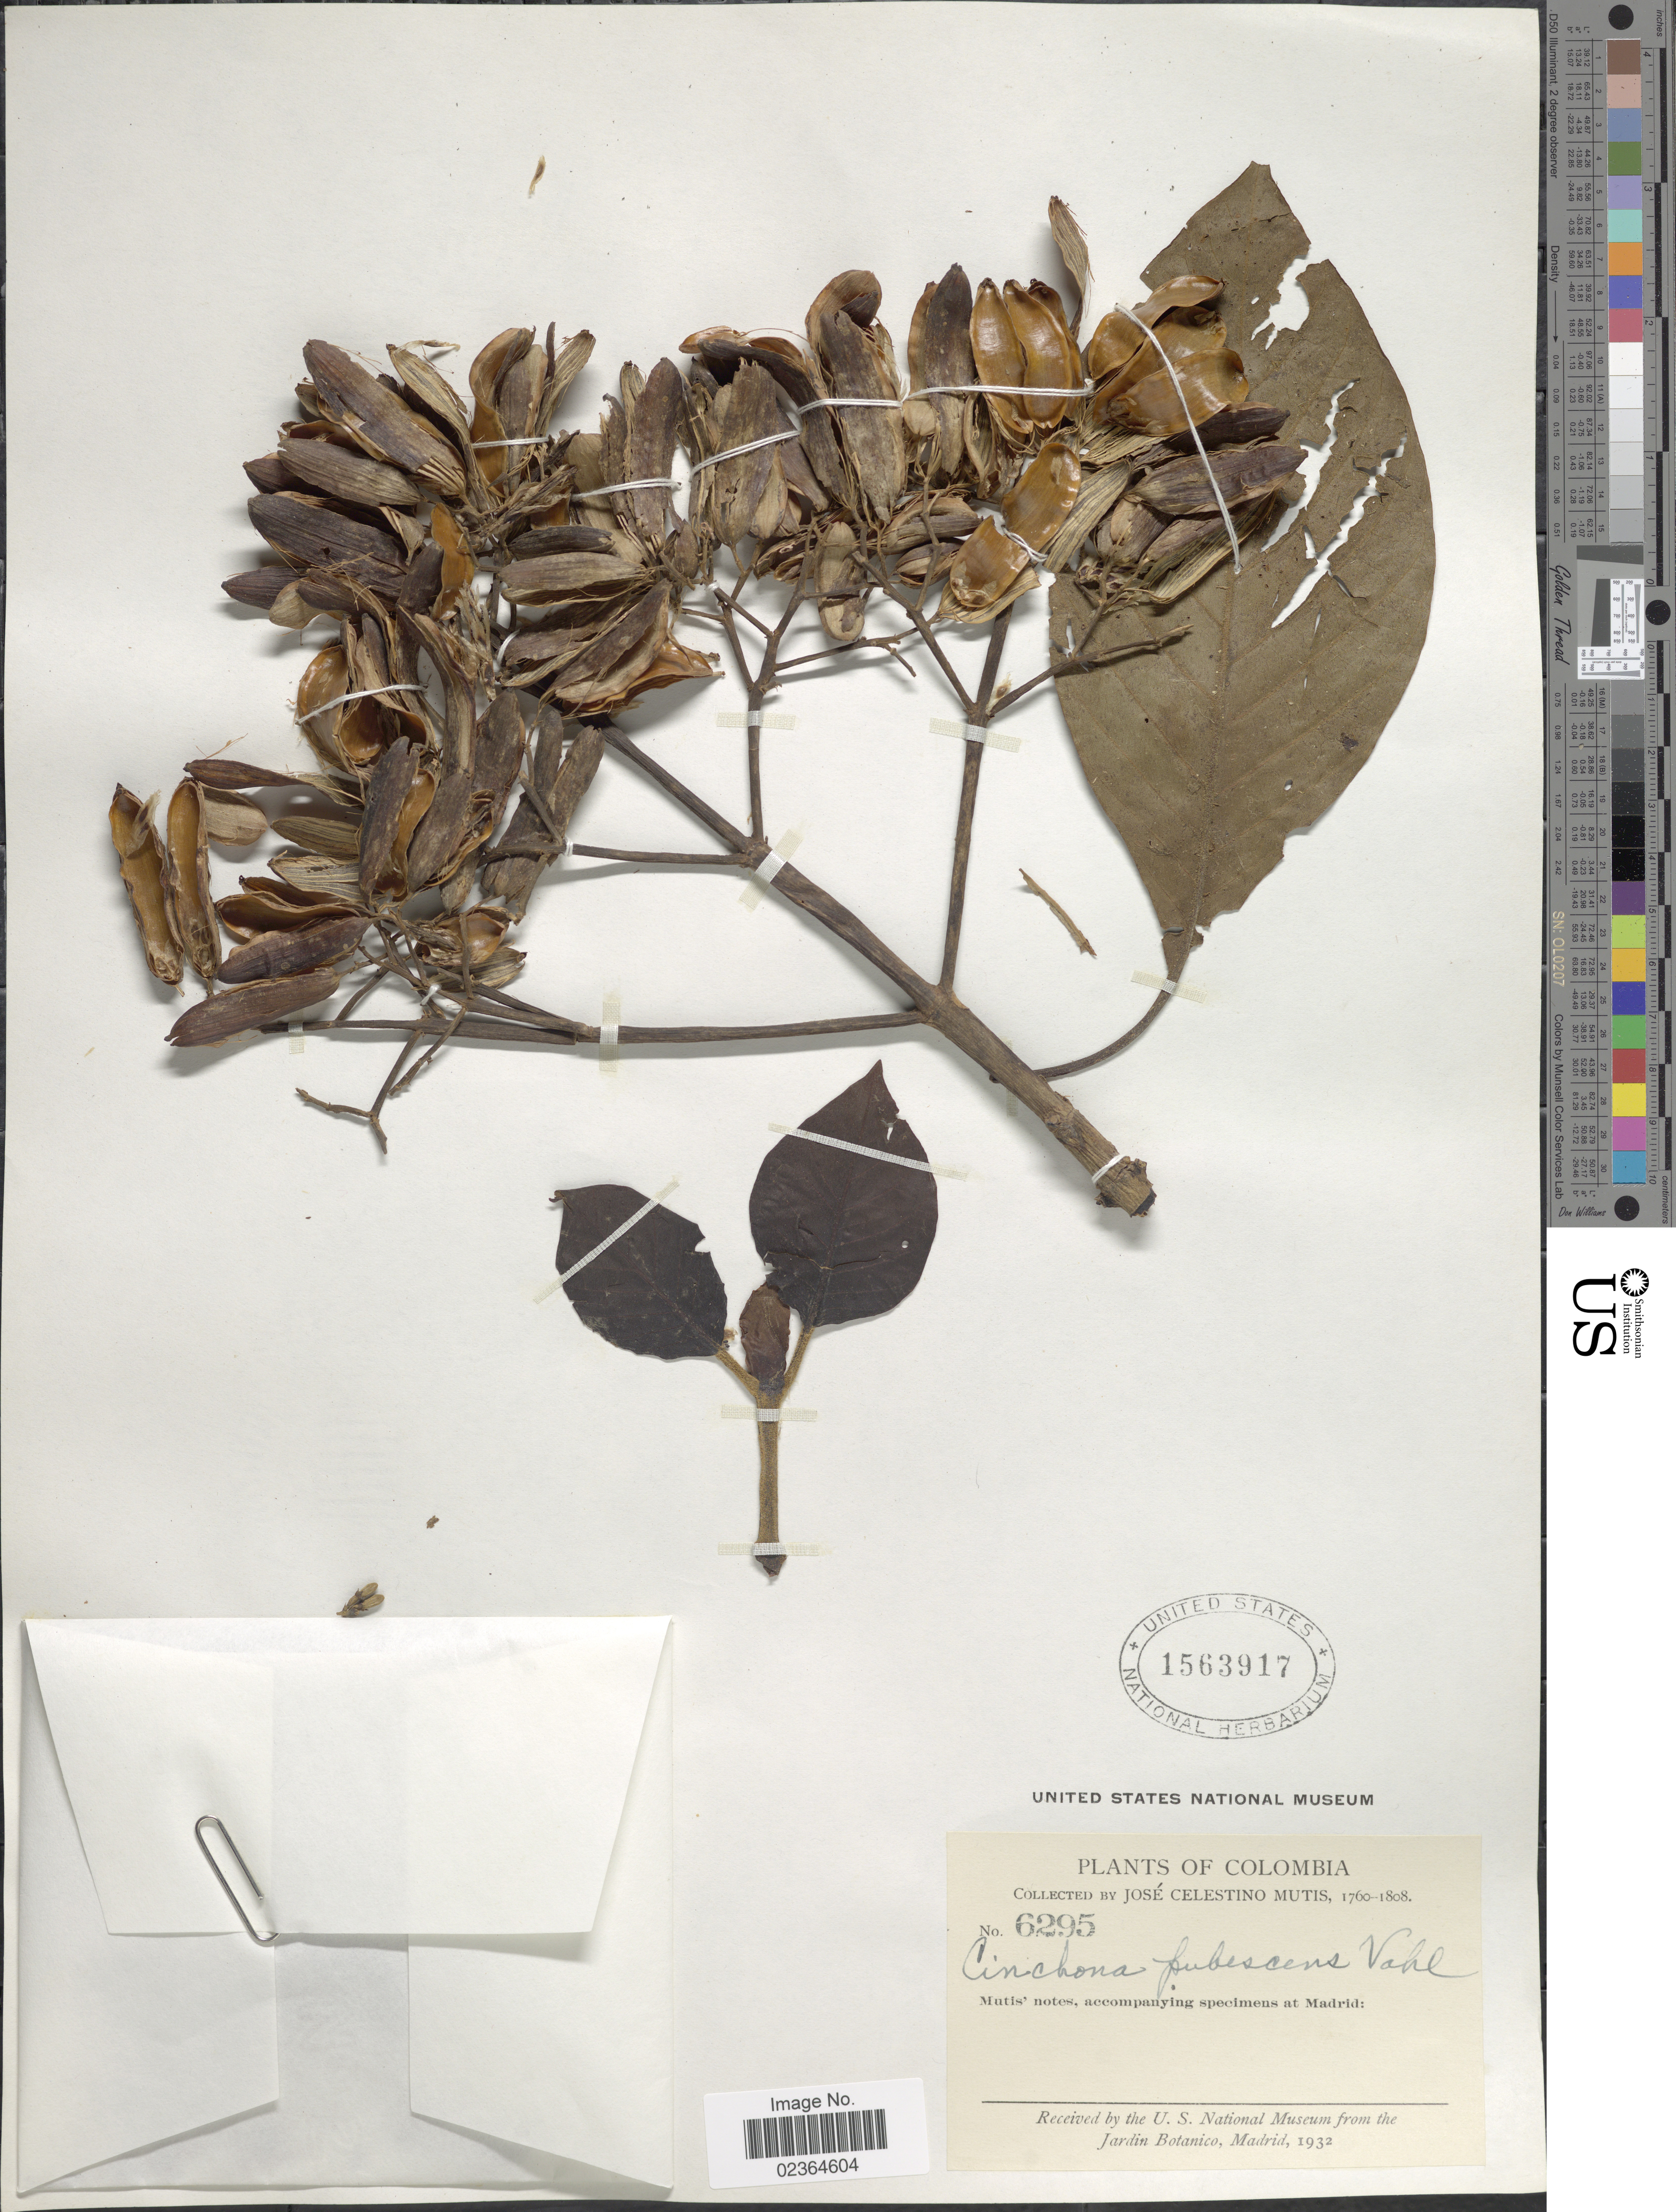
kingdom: Plantae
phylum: Tracheophyta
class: Magnoliopsida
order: Gentianales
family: Rubiaceae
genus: Cinchona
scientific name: Cinchona pubescens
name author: Vahl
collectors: J. C. B. Mutis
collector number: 6295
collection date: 1760/1808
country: Colombia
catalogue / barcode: US 1563917